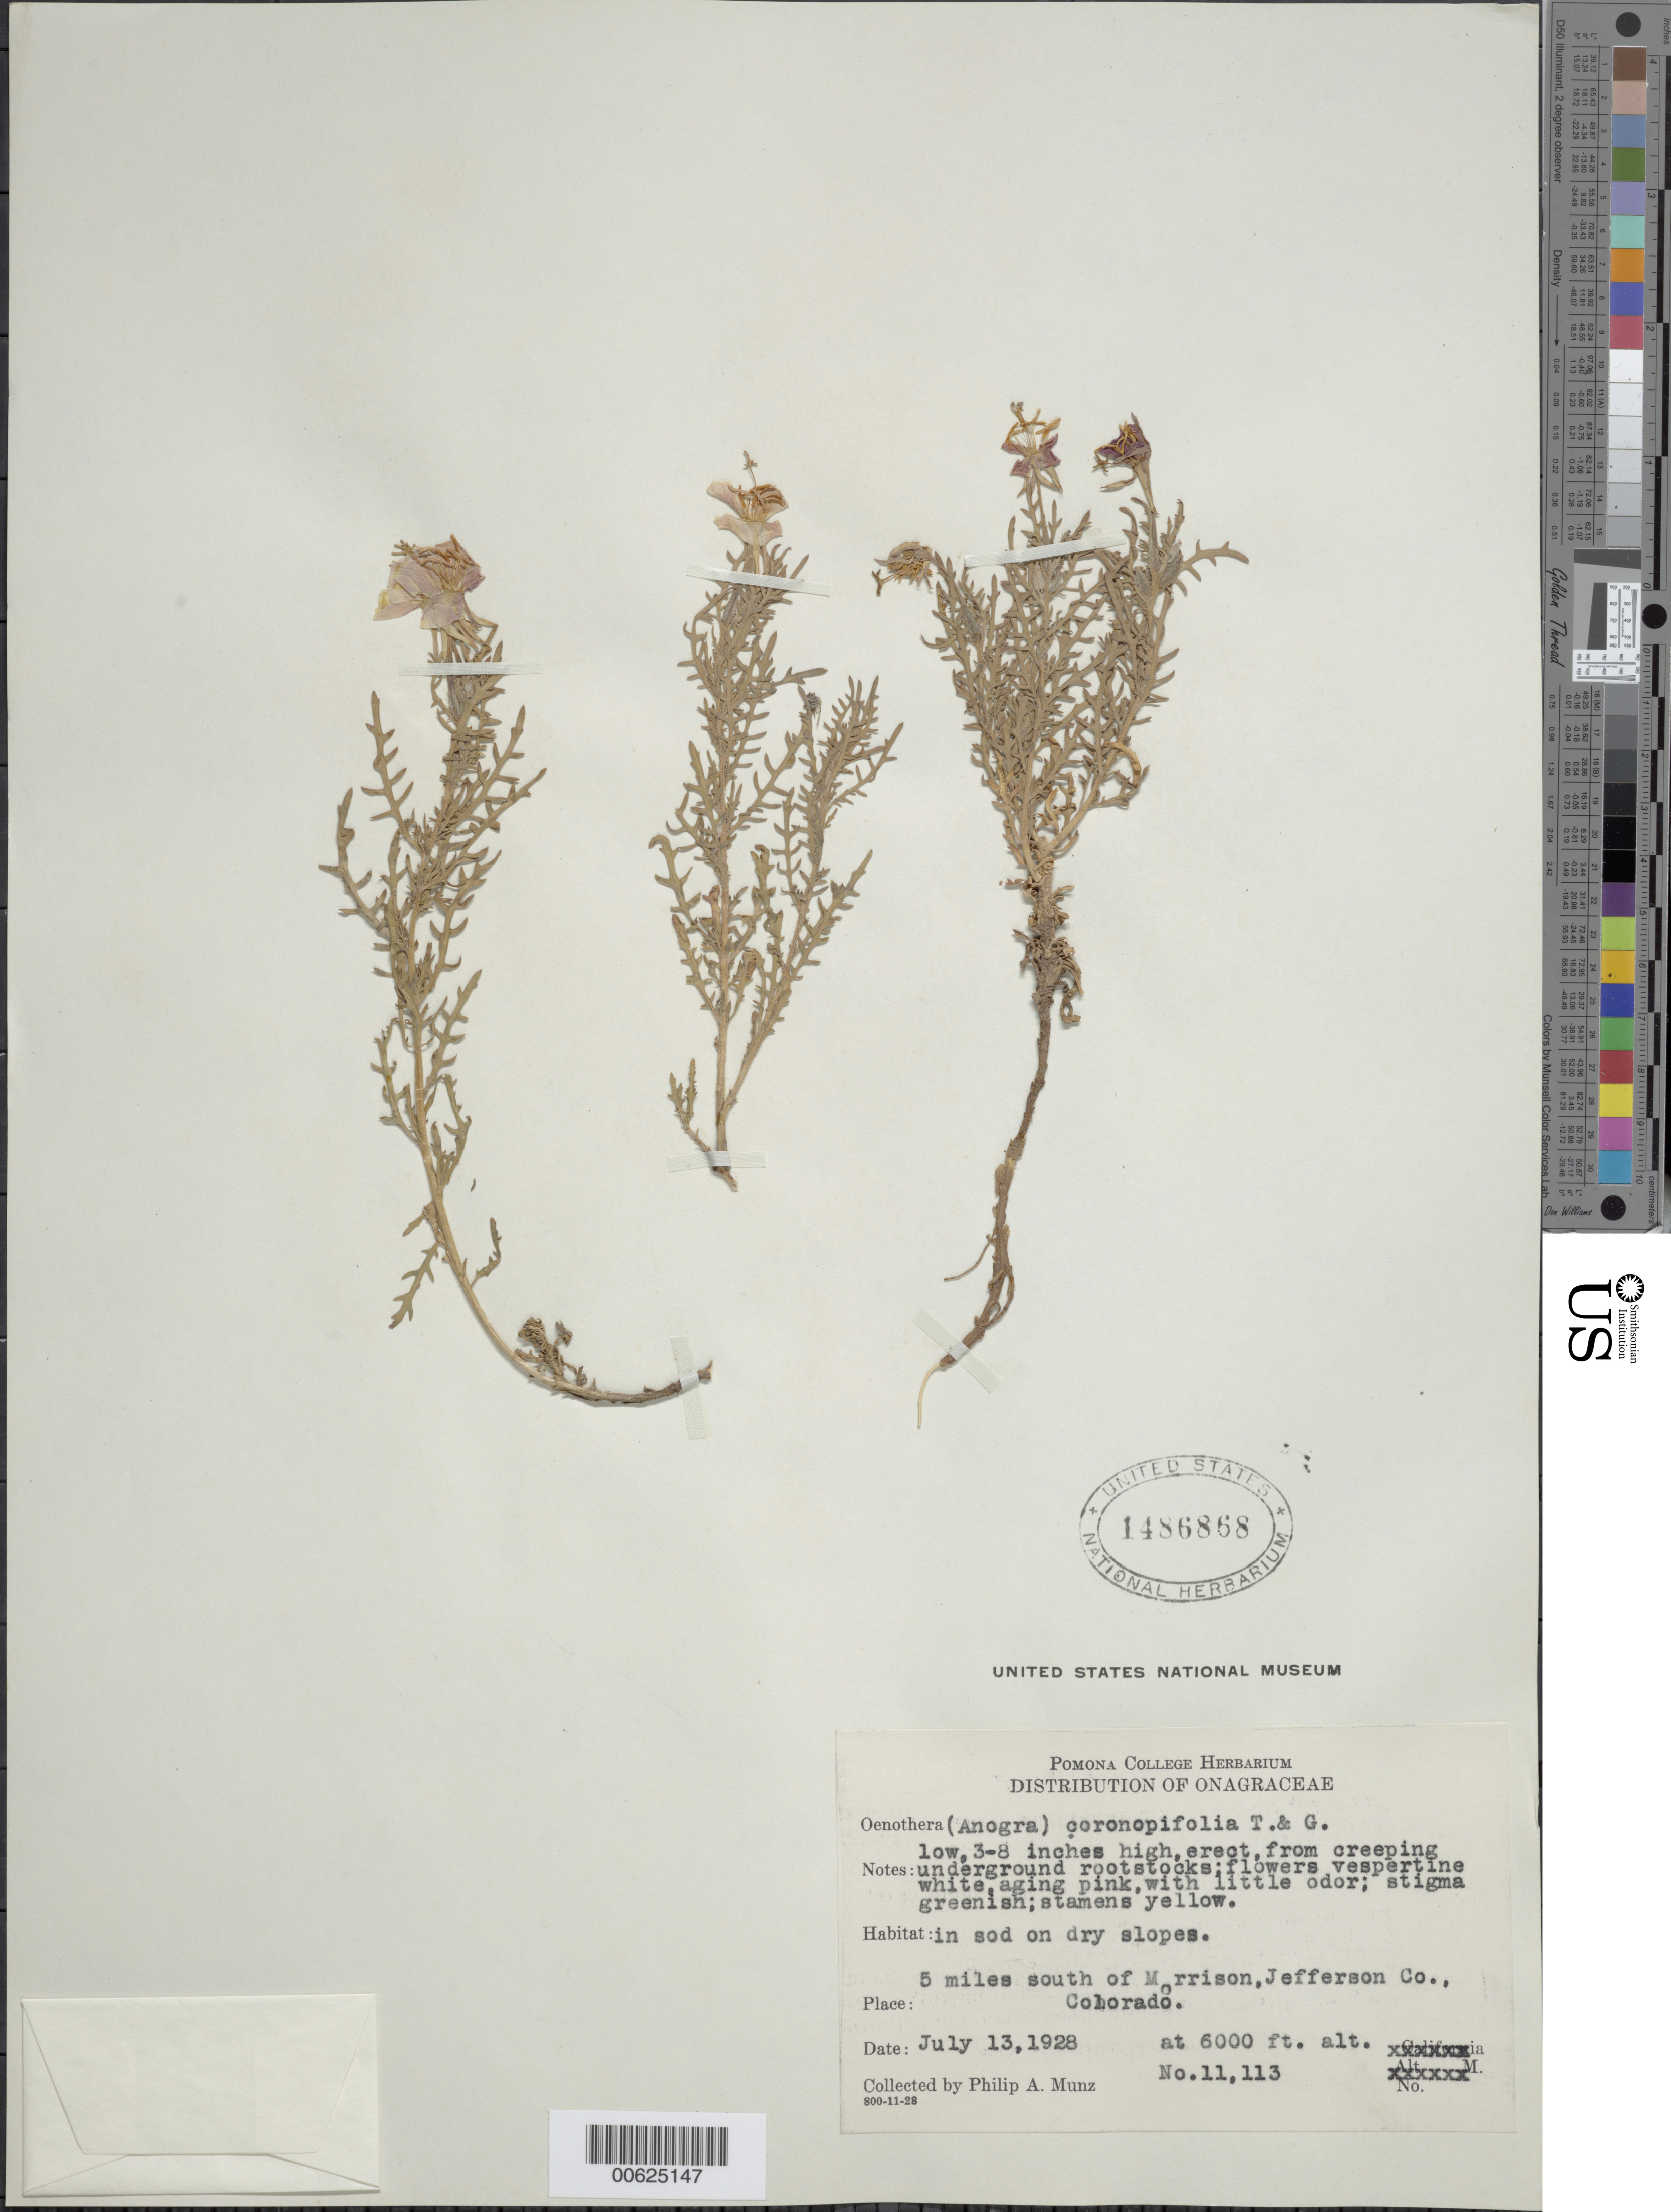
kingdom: Plantae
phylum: Tracheophyta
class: Magnoliopsida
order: Myrtales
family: Onagraceae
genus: Oenothera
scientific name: Oenothera coronopifolia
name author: Torr. & A. Gray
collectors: P. A. Munz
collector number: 11113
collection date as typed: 13 Jul 1928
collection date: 1928-07-13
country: United States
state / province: Colorado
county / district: Jefferson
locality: S of Morrison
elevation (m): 1829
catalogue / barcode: US 1486868